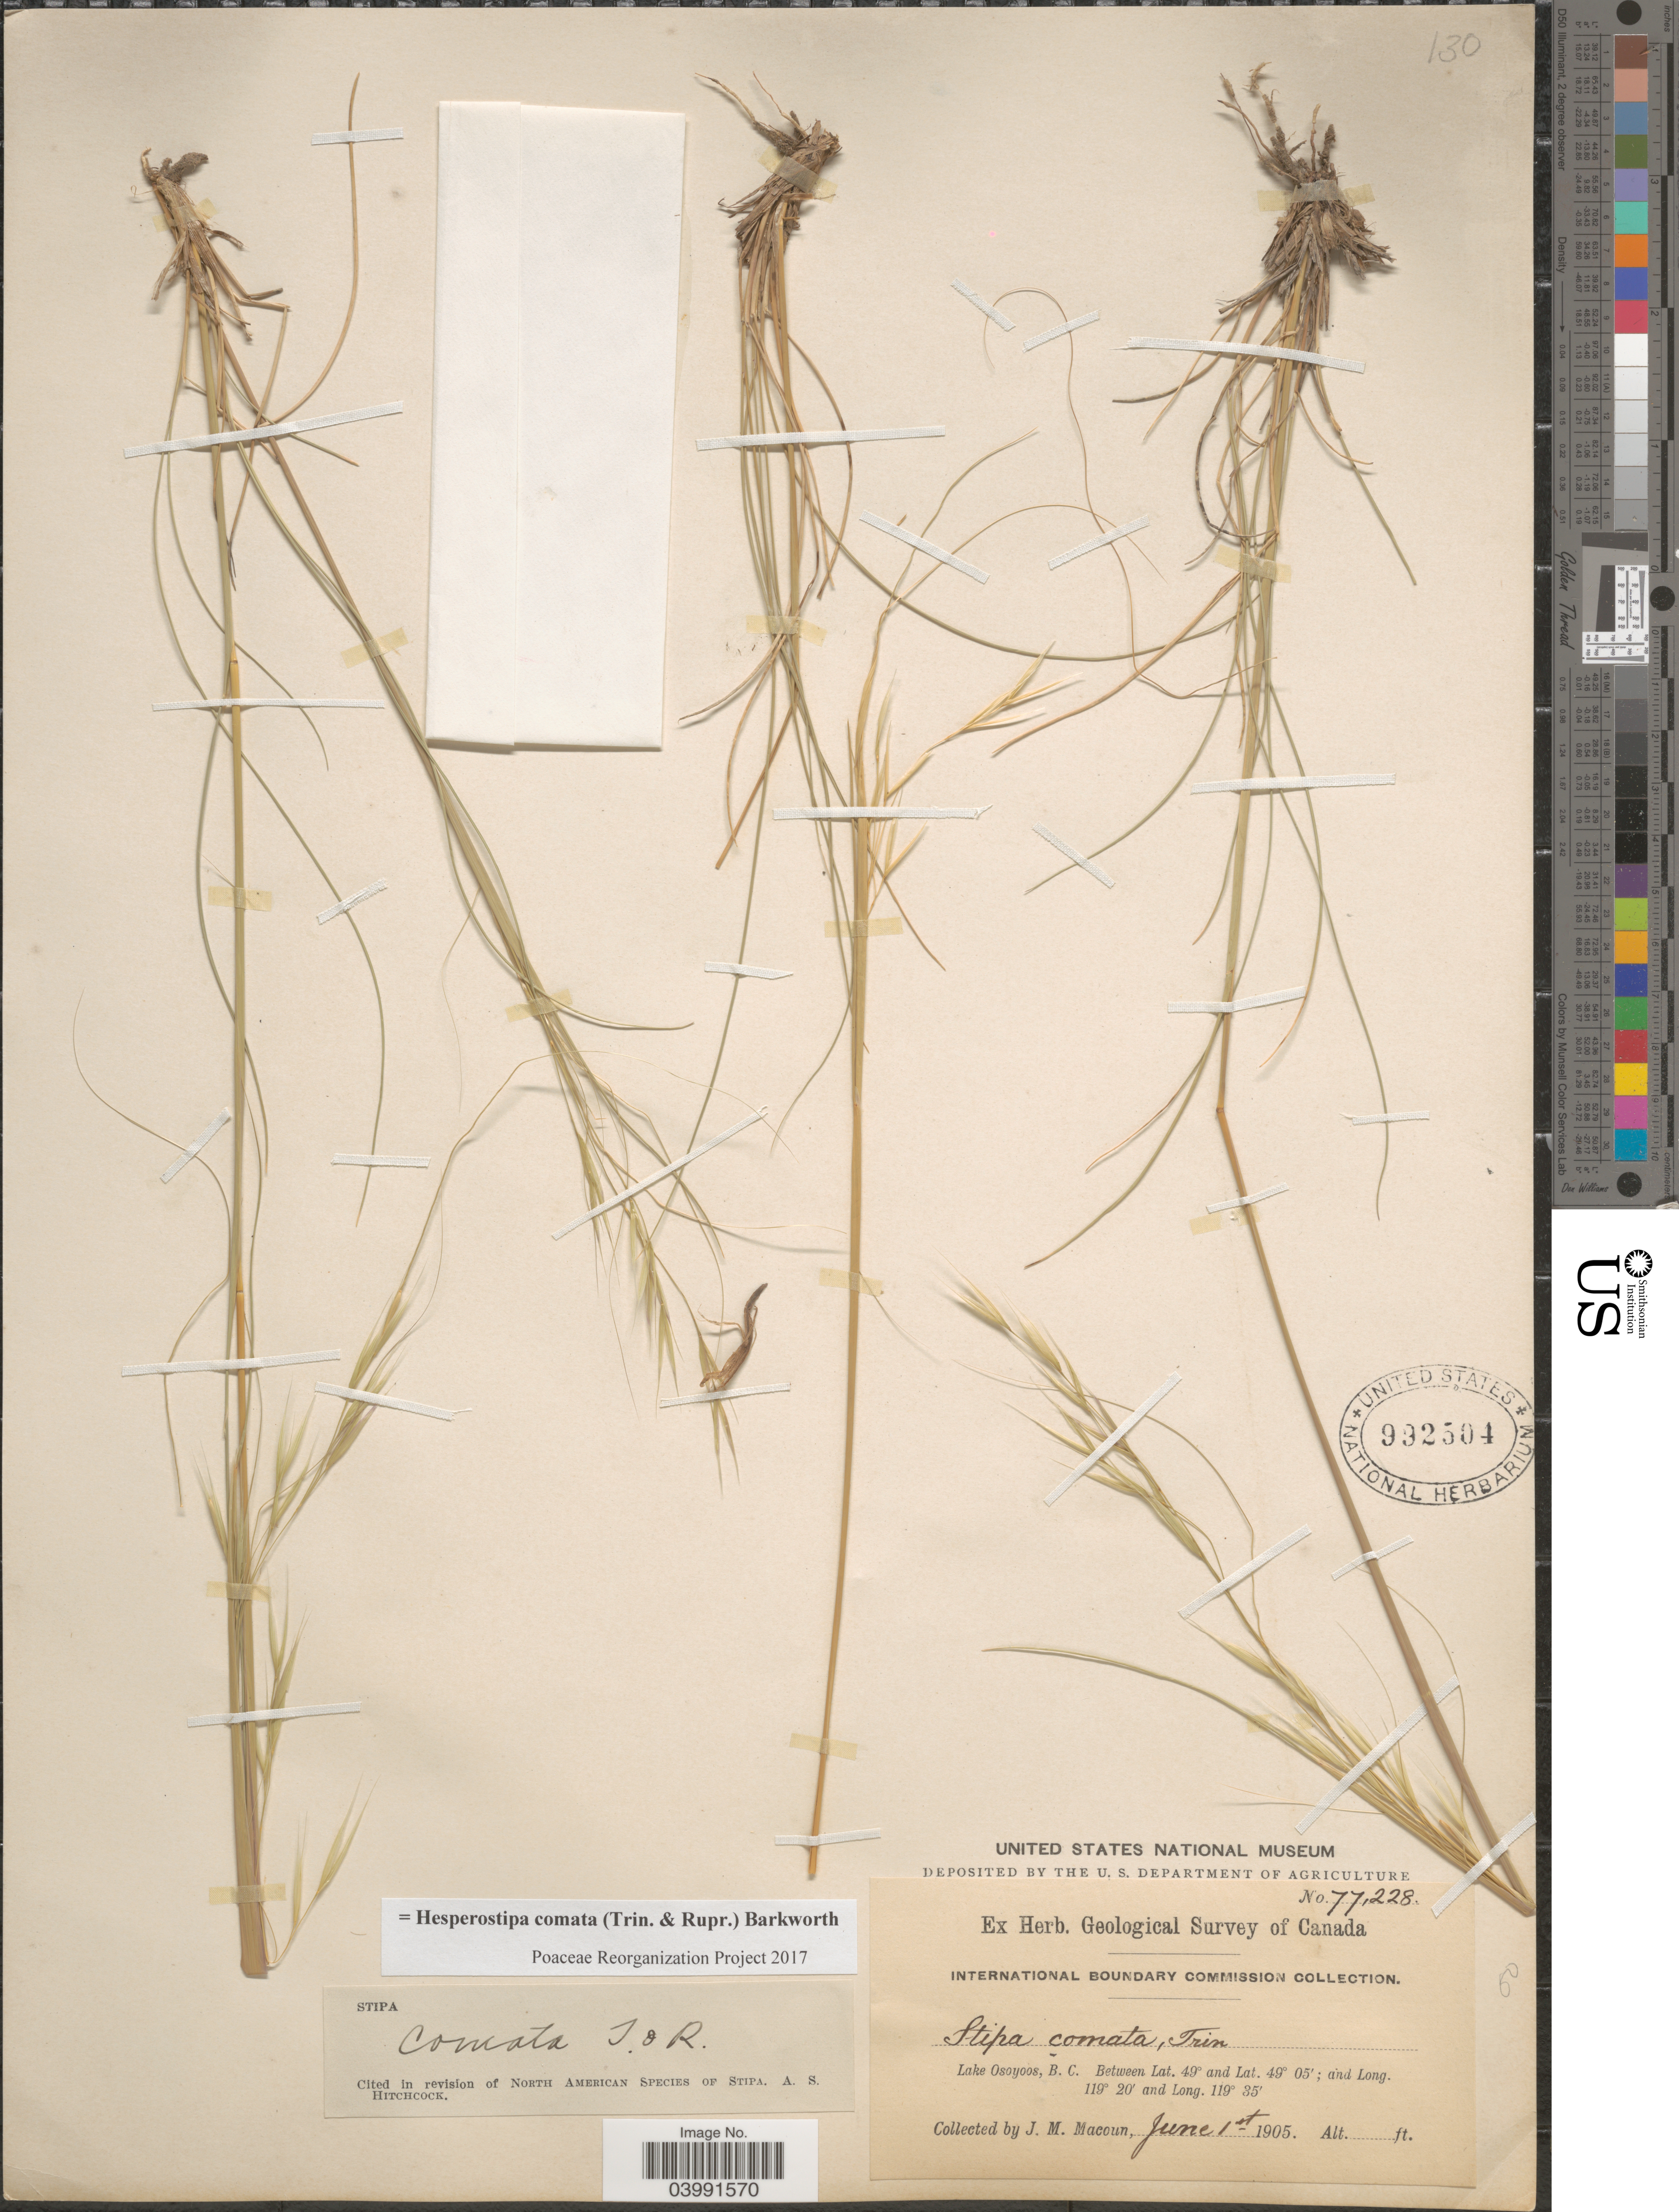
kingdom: Plantae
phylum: Tracheophyta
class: Liliopsida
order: Poales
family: Poaceae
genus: Hesperostipa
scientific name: Hesperostipa comata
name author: (Trin. & Rupr.) Barkworth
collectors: J. M. Macoun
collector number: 77228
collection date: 1905-06-01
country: Canada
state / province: British Columbia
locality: Lake Osoyoos.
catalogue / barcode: US 992504